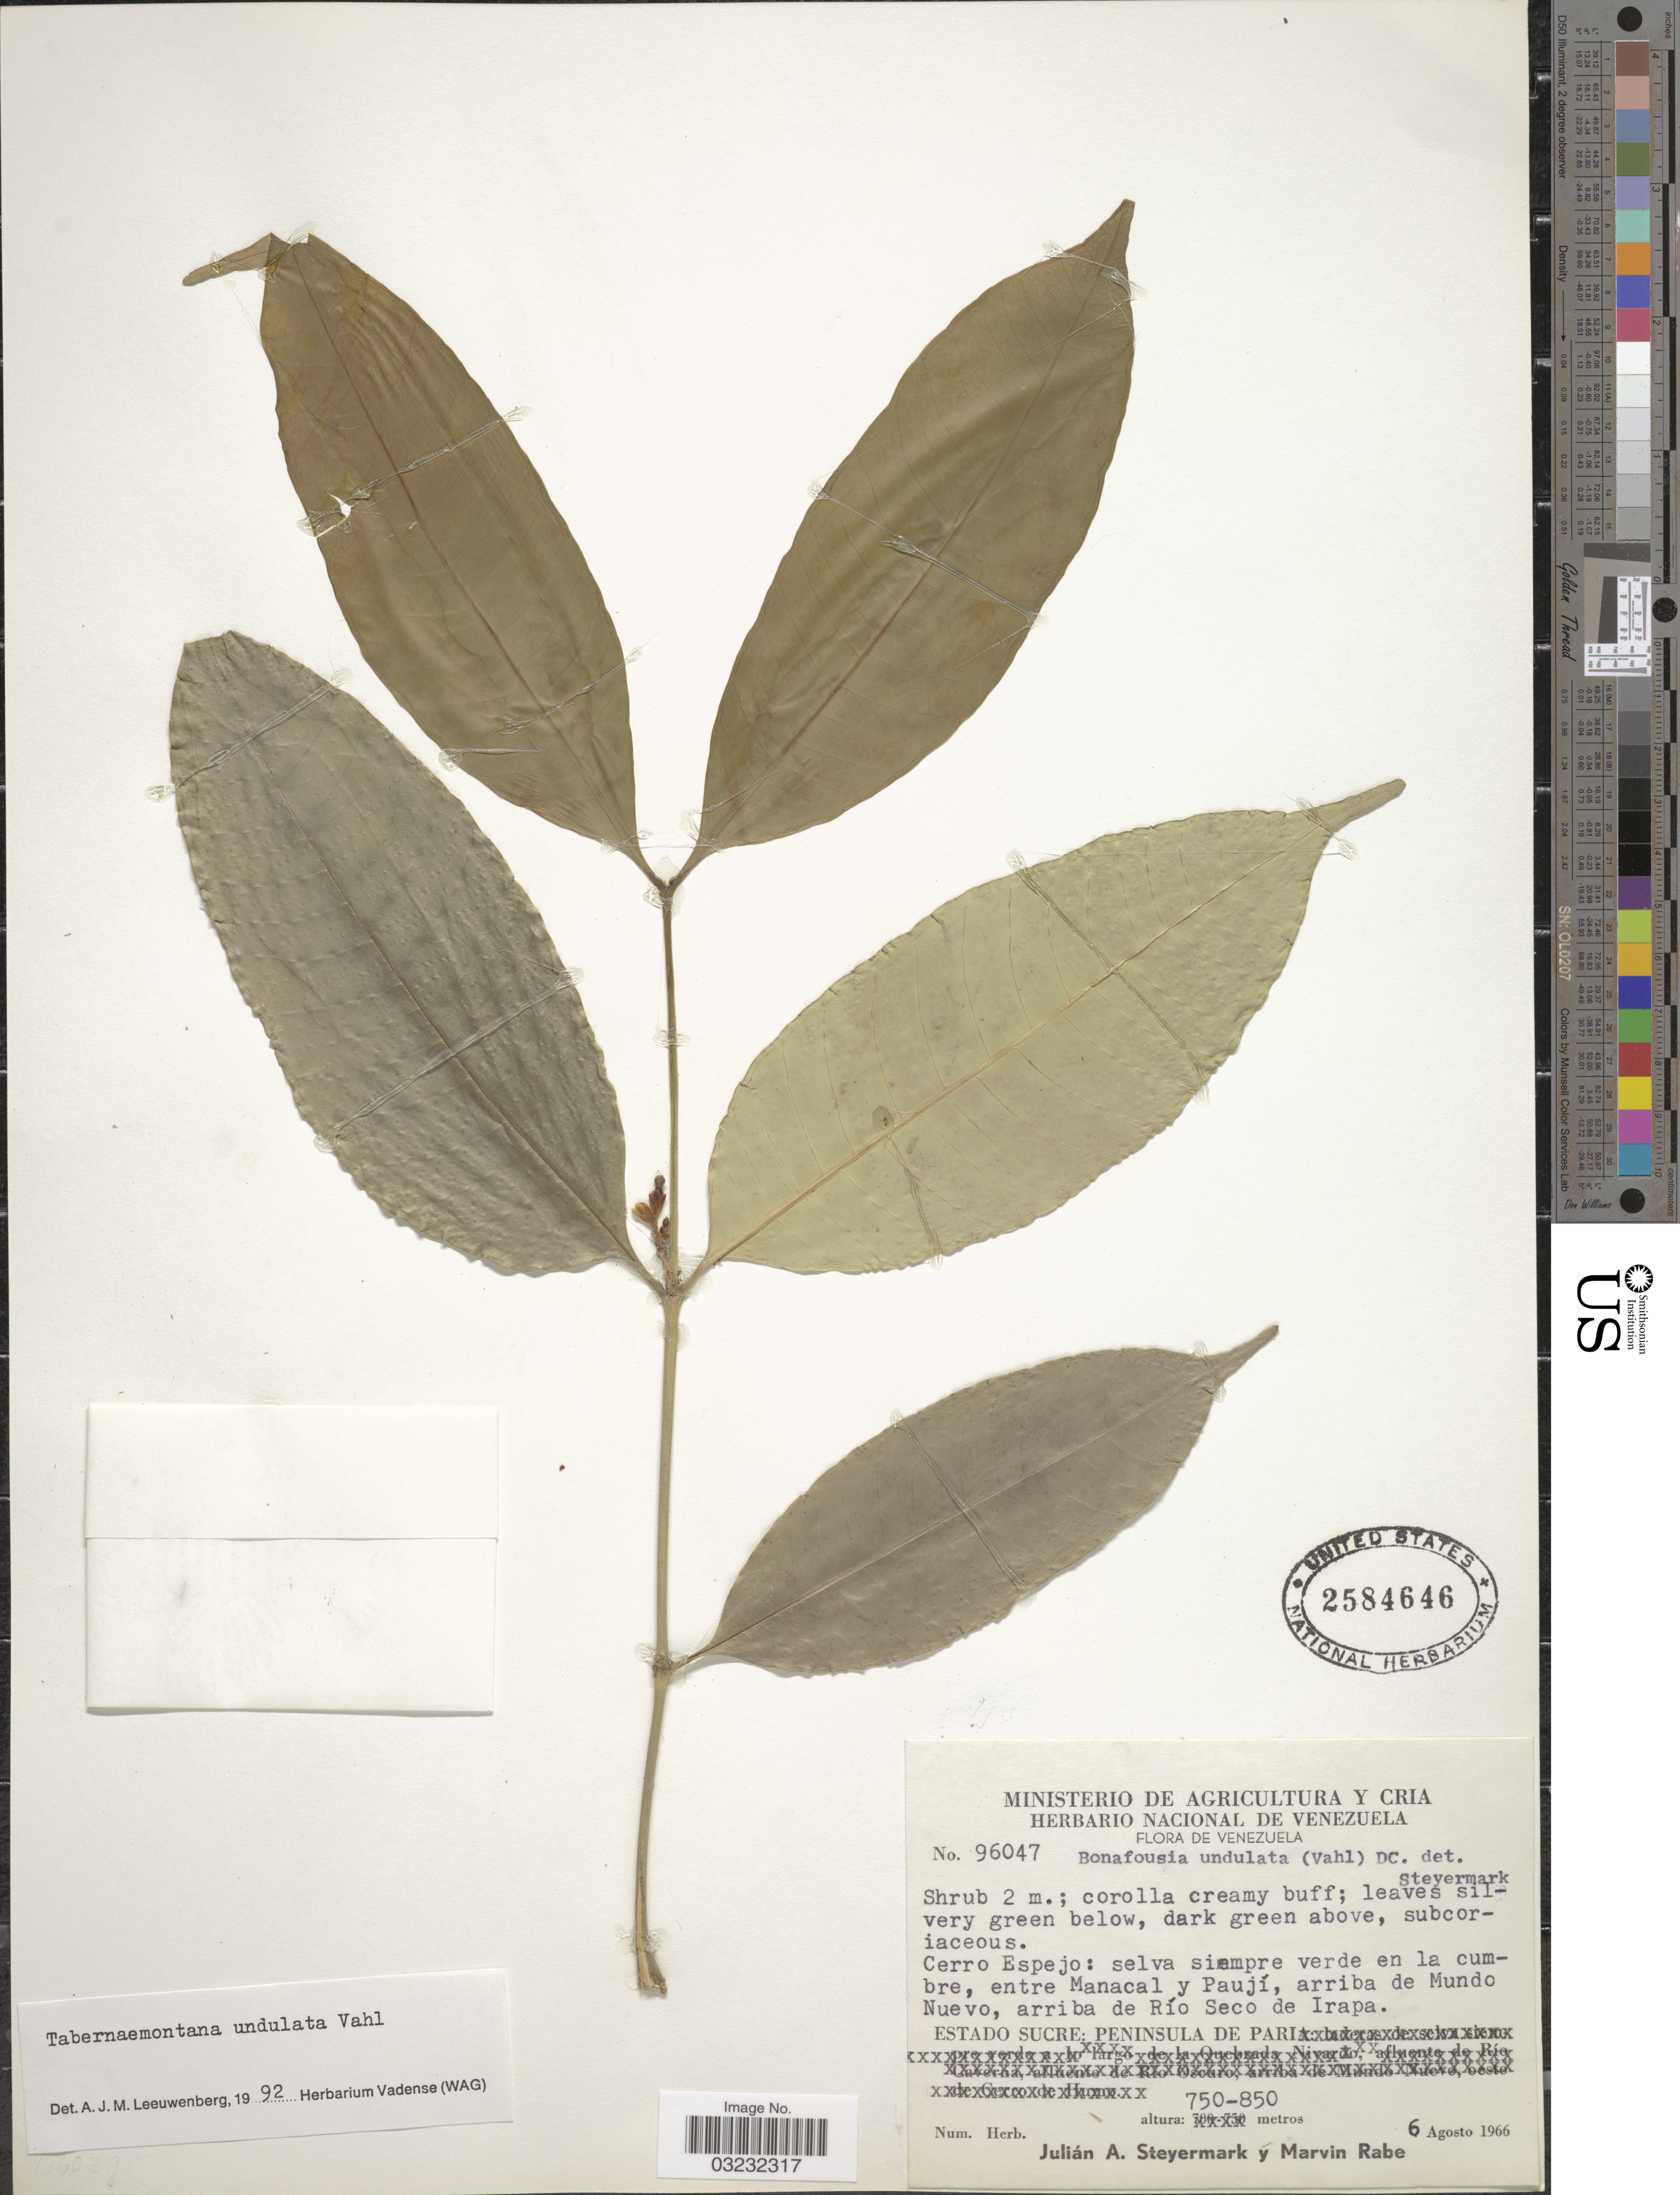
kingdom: Plantae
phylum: Tracheophyta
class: Magnoliopsida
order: Gentianales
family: Apocynaceae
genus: Tabernaemontana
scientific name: Tabernaemontana undulata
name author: Vahl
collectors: J. Steyermark & M. Rabe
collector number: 96047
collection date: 1966-08-06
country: Venezuela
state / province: Sucre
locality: Cerro Espejo: selva siempre verde en la cumbre, entre Manacal y Paují, ariiba de Mundo Nuevo, arriba de Río Seco de Irapa, Peninsula de Pari.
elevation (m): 750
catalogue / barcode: US 2584646